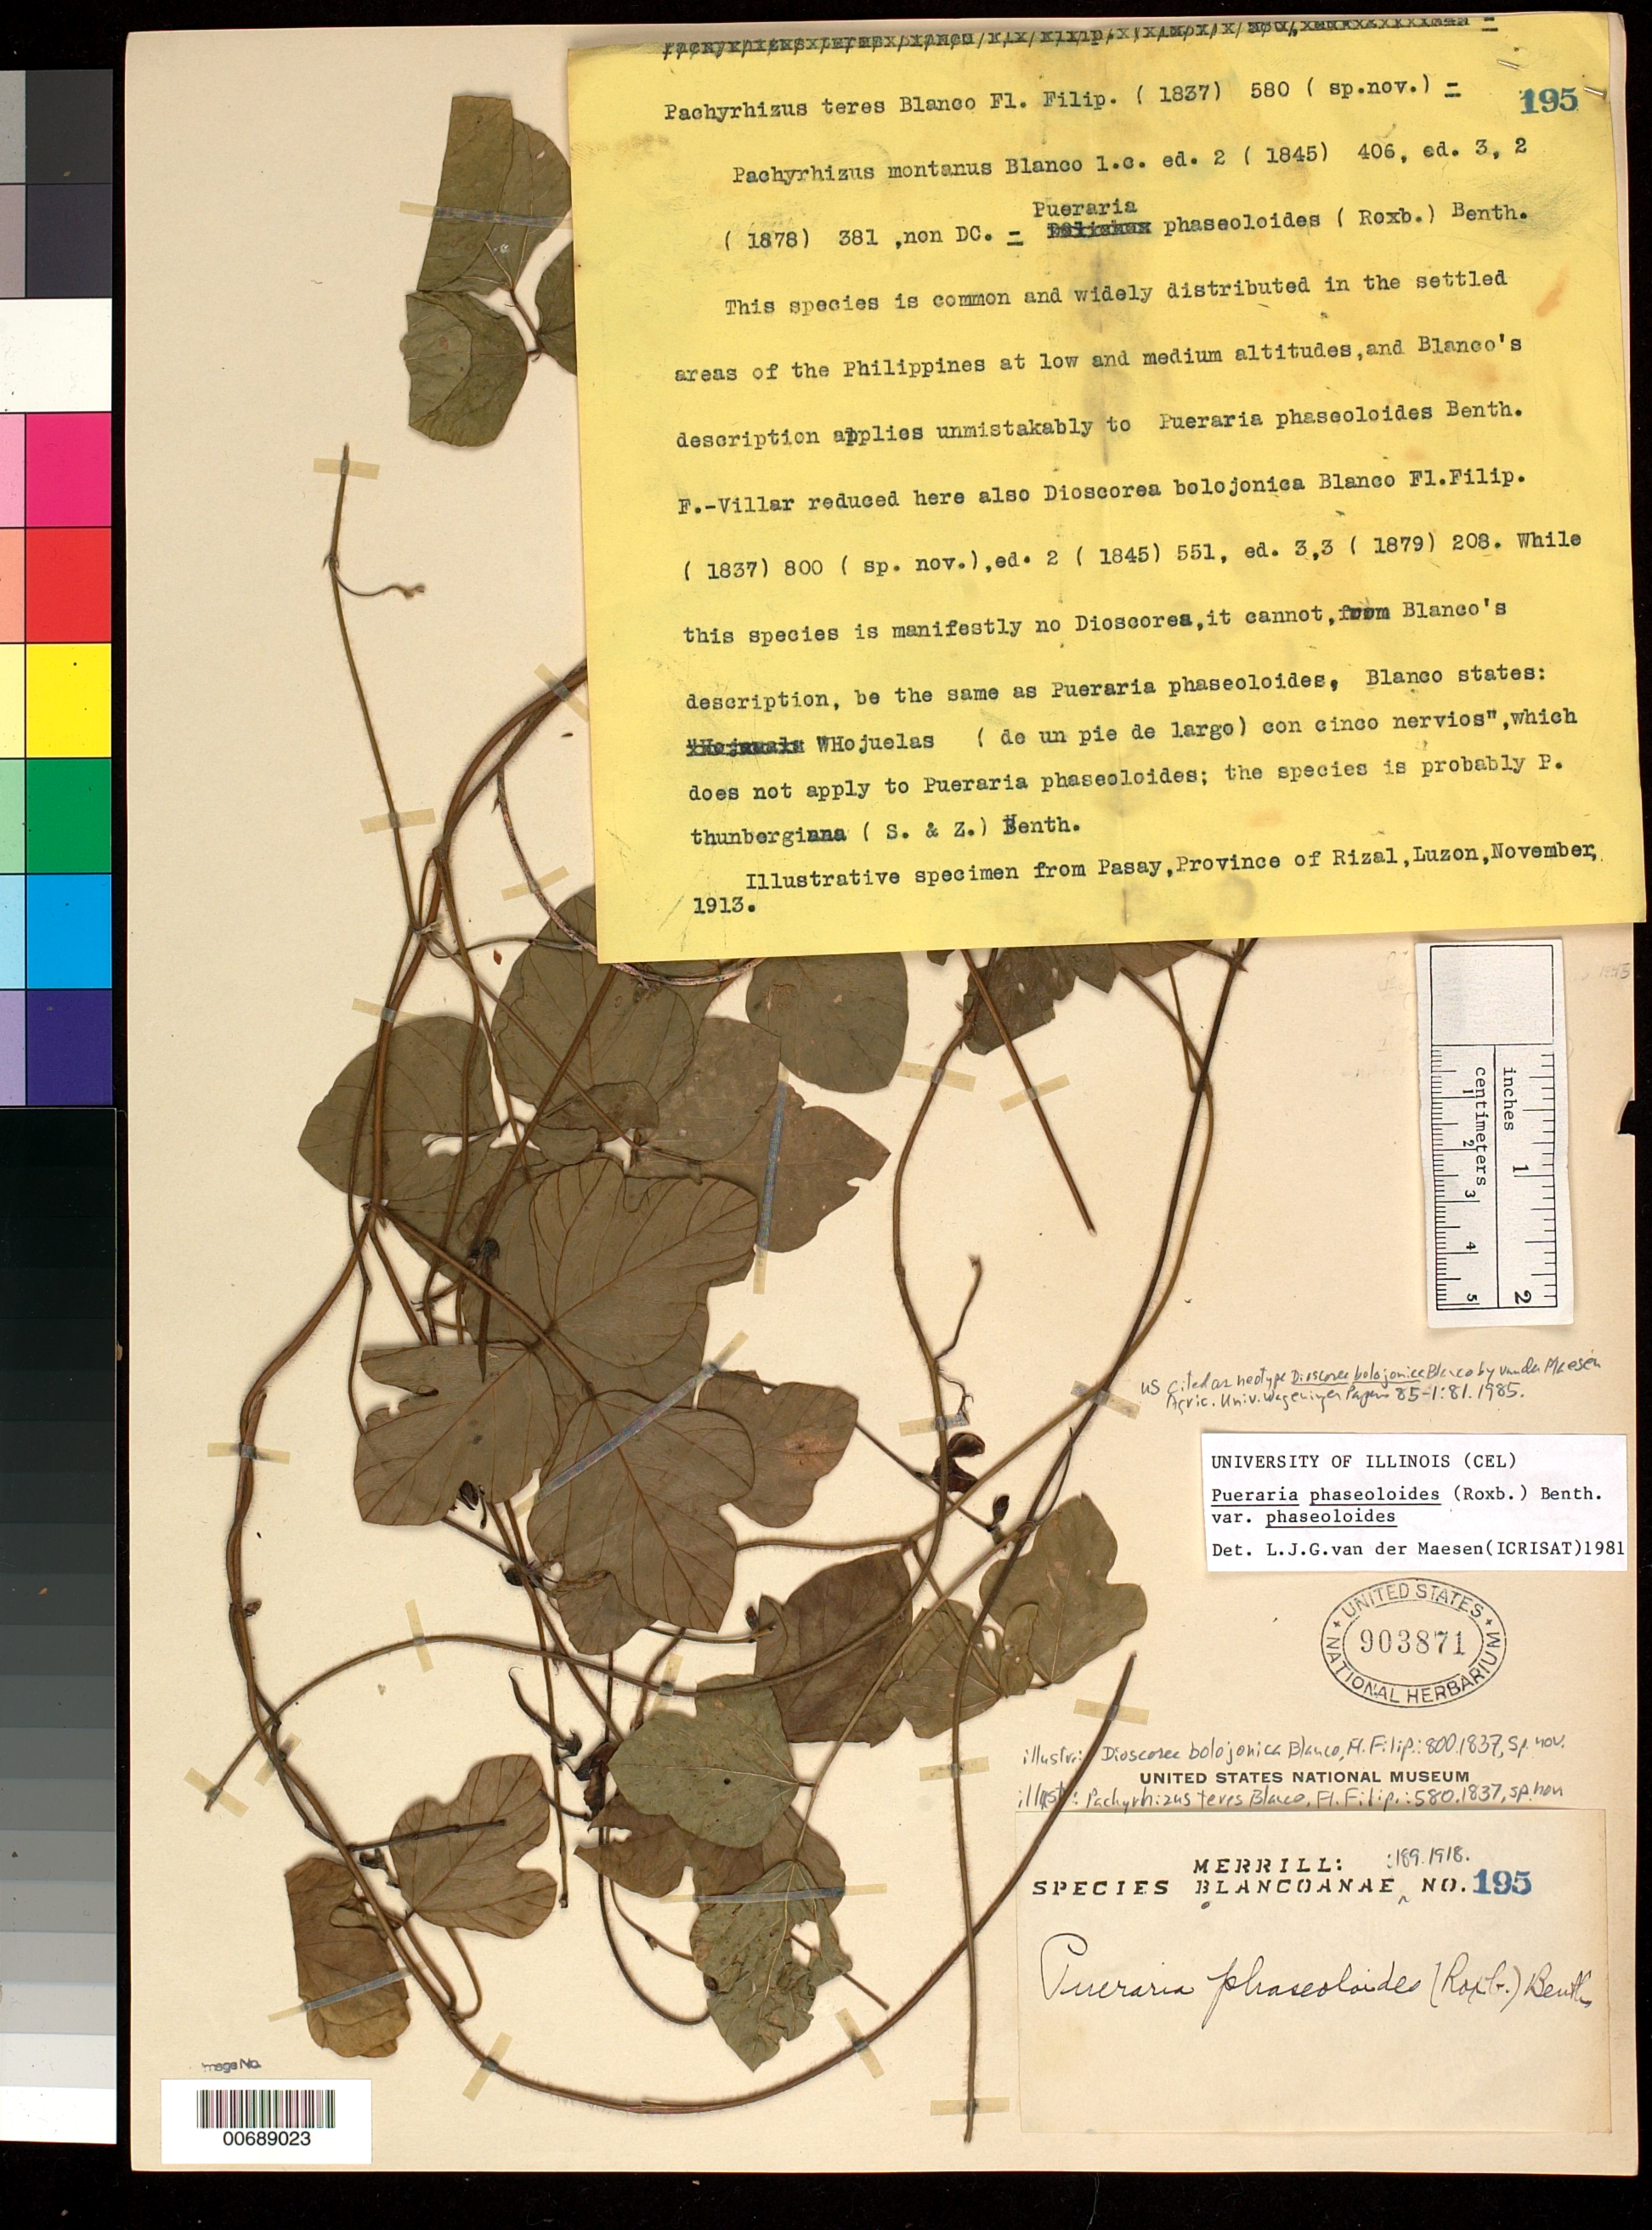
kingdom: Plantae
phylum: Tracheophyta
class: Liliopsida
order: Dioscoreales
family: Dioscoreaceae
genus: Dioscorea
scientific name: Dioscorea bolojonica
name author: Blanco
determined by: Van Der Maesen, L. J. G., (WAG), Wageningen University (Netherlands)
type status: Neotype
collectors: E. D. Merrill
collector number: Sp. Blancoan. 0195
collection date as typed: Nov 1913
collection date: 1913-11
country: Philippines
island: Luzon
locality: Pasay, Province of Rizal.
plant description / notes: Cited by E.D. Merrill in Sp. Blancoan. 189. 1918. Sheet with typewritten notes by Merrill attached.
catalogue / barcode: US 903871